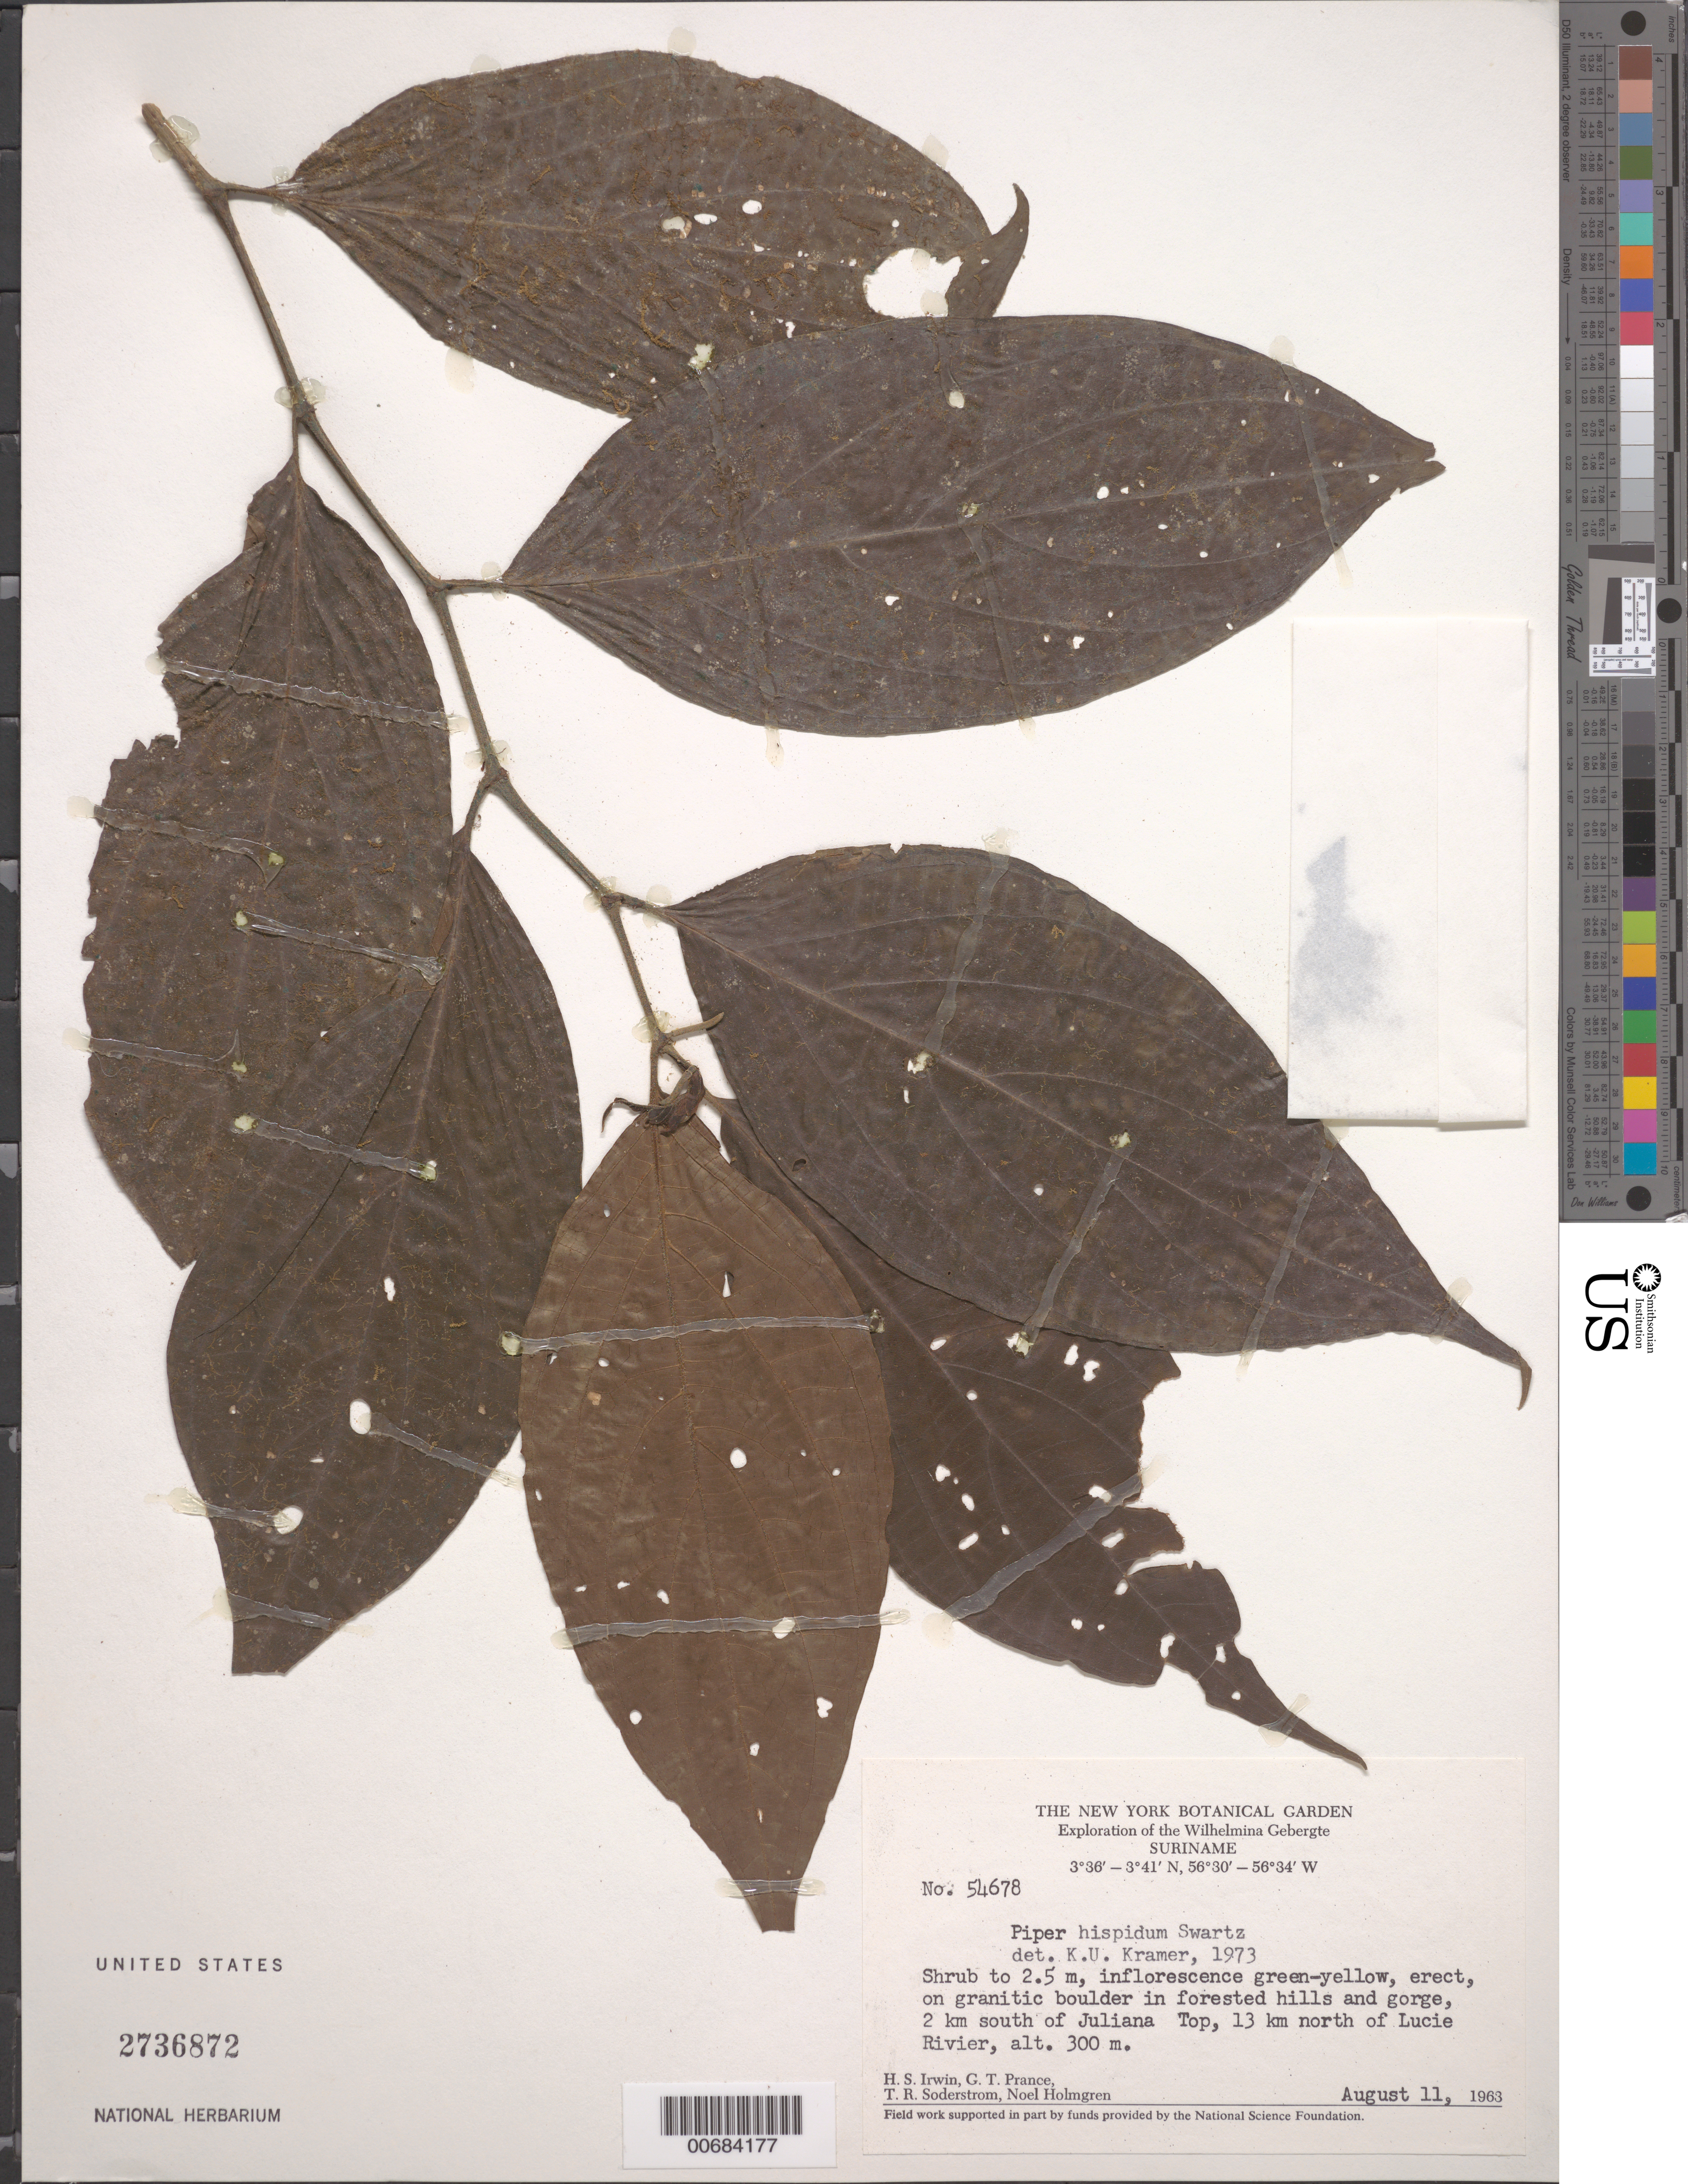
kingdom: Plantae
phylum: Tracheophyta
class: Magnoliopsida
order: Piperales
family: Piperaceae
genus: Piper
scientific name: Piper hispidum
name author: Sw.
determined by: Kramer, K. U.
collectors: H. Irwin, G. T. Prance, T. R. Soderstrom & N. H. Holmgren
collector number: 54678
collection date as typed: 11-Aug-63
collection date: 1963-08-11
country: Suriname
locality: Wilhelminagebergte (Wilhelmina Mts.), Juliana Top, 13 km N of Lucie R.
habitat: On granitic boulder in forested hill and gorge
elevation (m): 300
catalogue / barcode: US 2736872